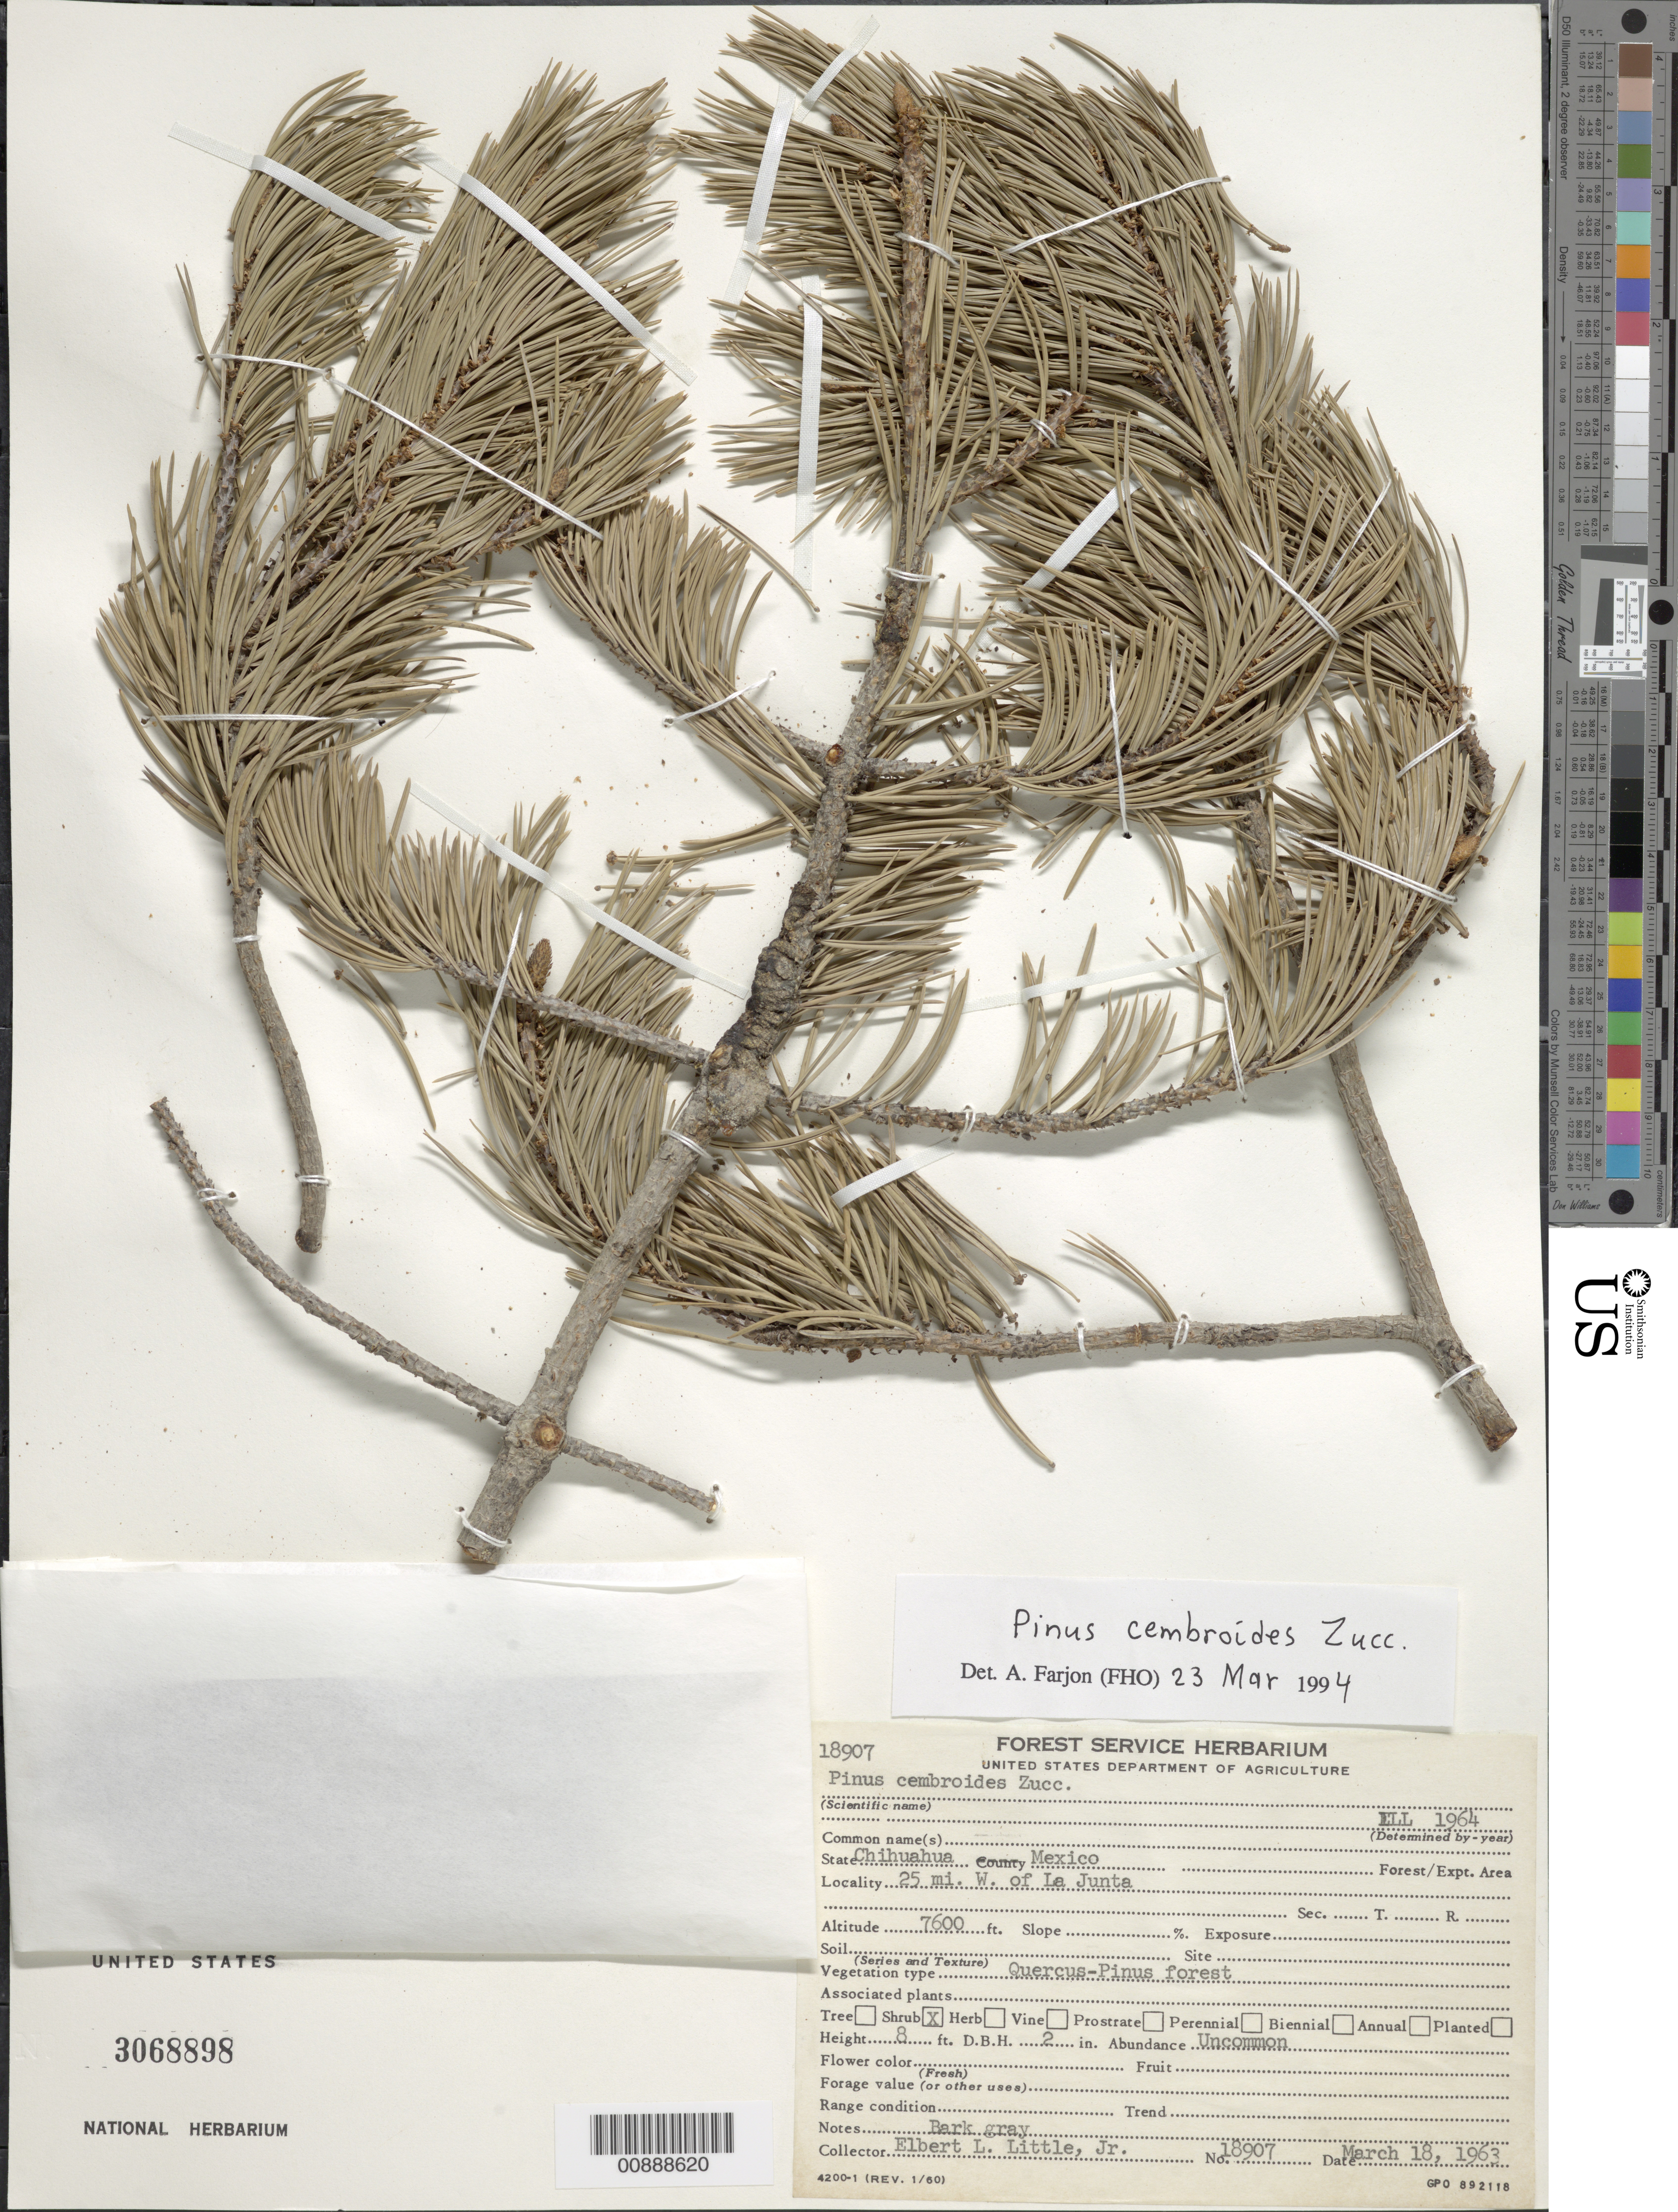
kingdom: Plantae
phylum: Tracheophyta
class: Pinopsida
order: Pinales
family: Pinaceae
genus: Pinus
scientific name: Pinus cembroides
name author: Zucc.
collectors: E. L. Little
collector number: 18907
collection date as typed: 18 Mar 1963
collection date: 1963-03-18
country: Mexico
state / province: Chihuahua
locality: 25 mi. W of La Junta, Chihuahua.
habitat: Quercus-Pinus forest.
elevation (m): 2316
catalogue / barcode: US 3068898